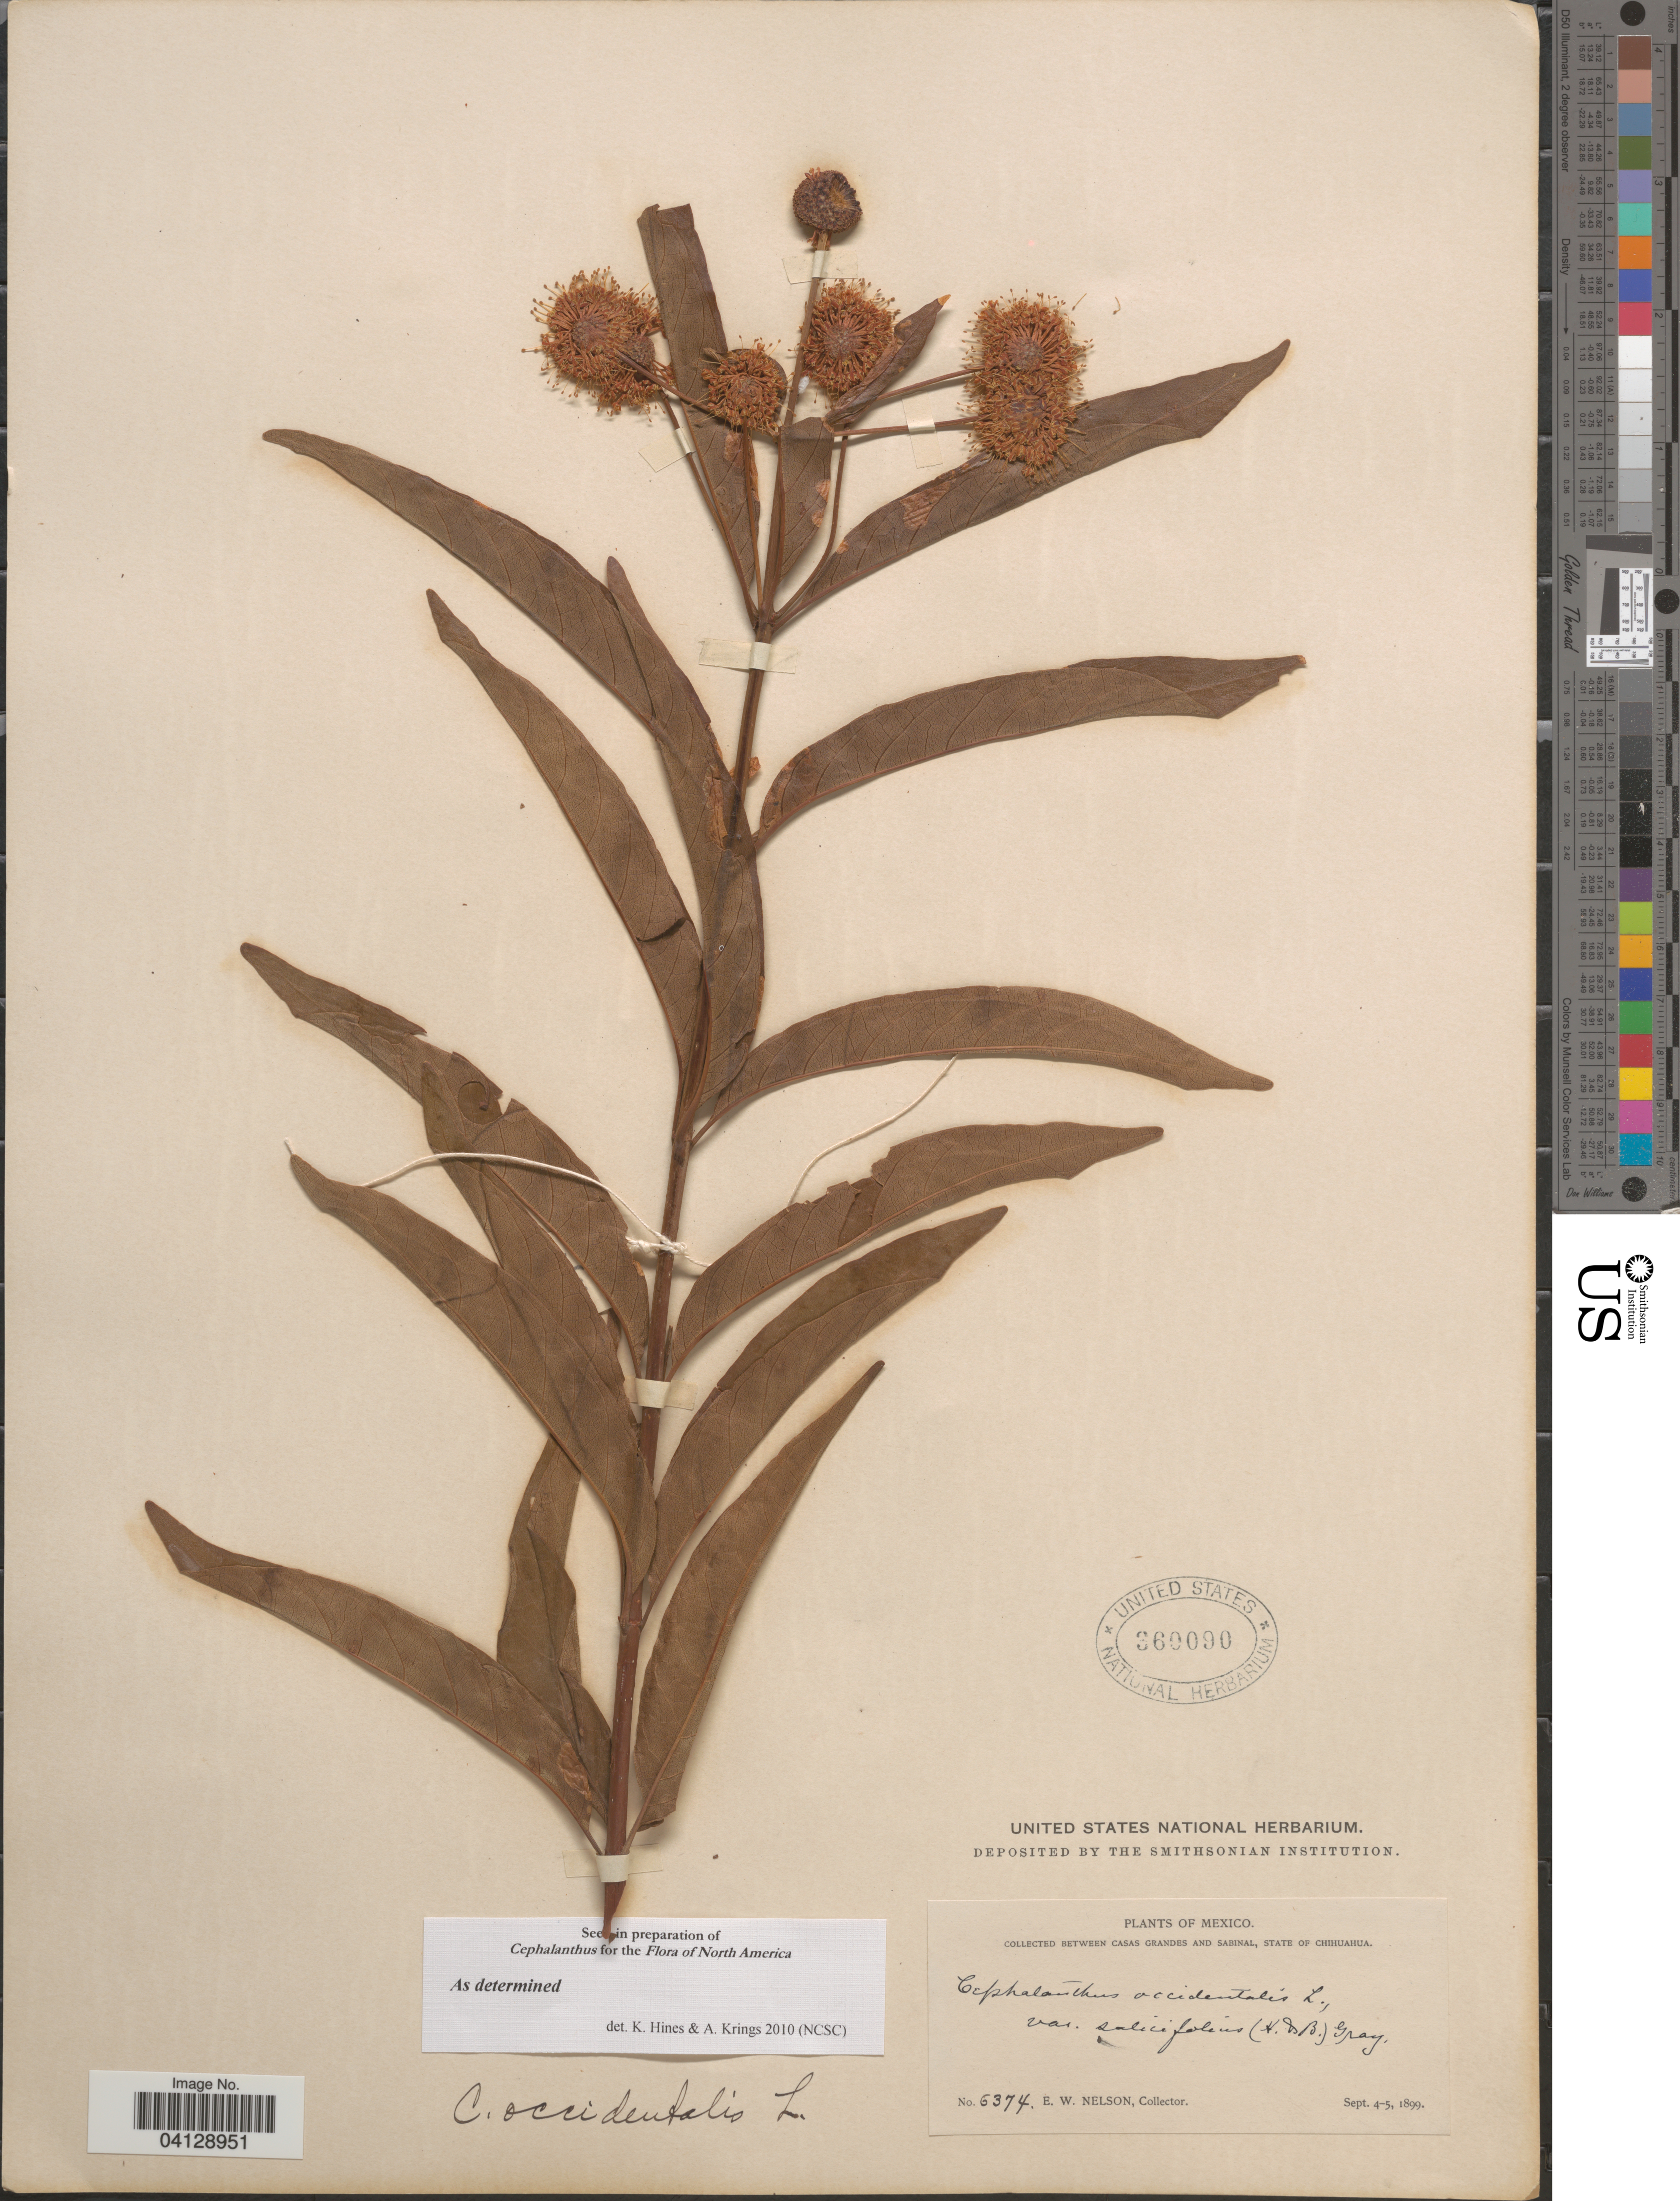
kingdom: Plantae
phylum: Tracheophyta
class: Magnoliopsida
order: Gentianales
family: Rubiaceae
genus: Cephalanthus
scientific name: Cephalanthus occidentalis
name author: L.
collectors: E. W. Nelson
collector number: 6374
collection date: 1899-09-04/1899-09-05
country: Mexico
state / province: Chihuahua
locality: Between Casas Grandes and Sabinal.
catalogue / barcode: US 360090